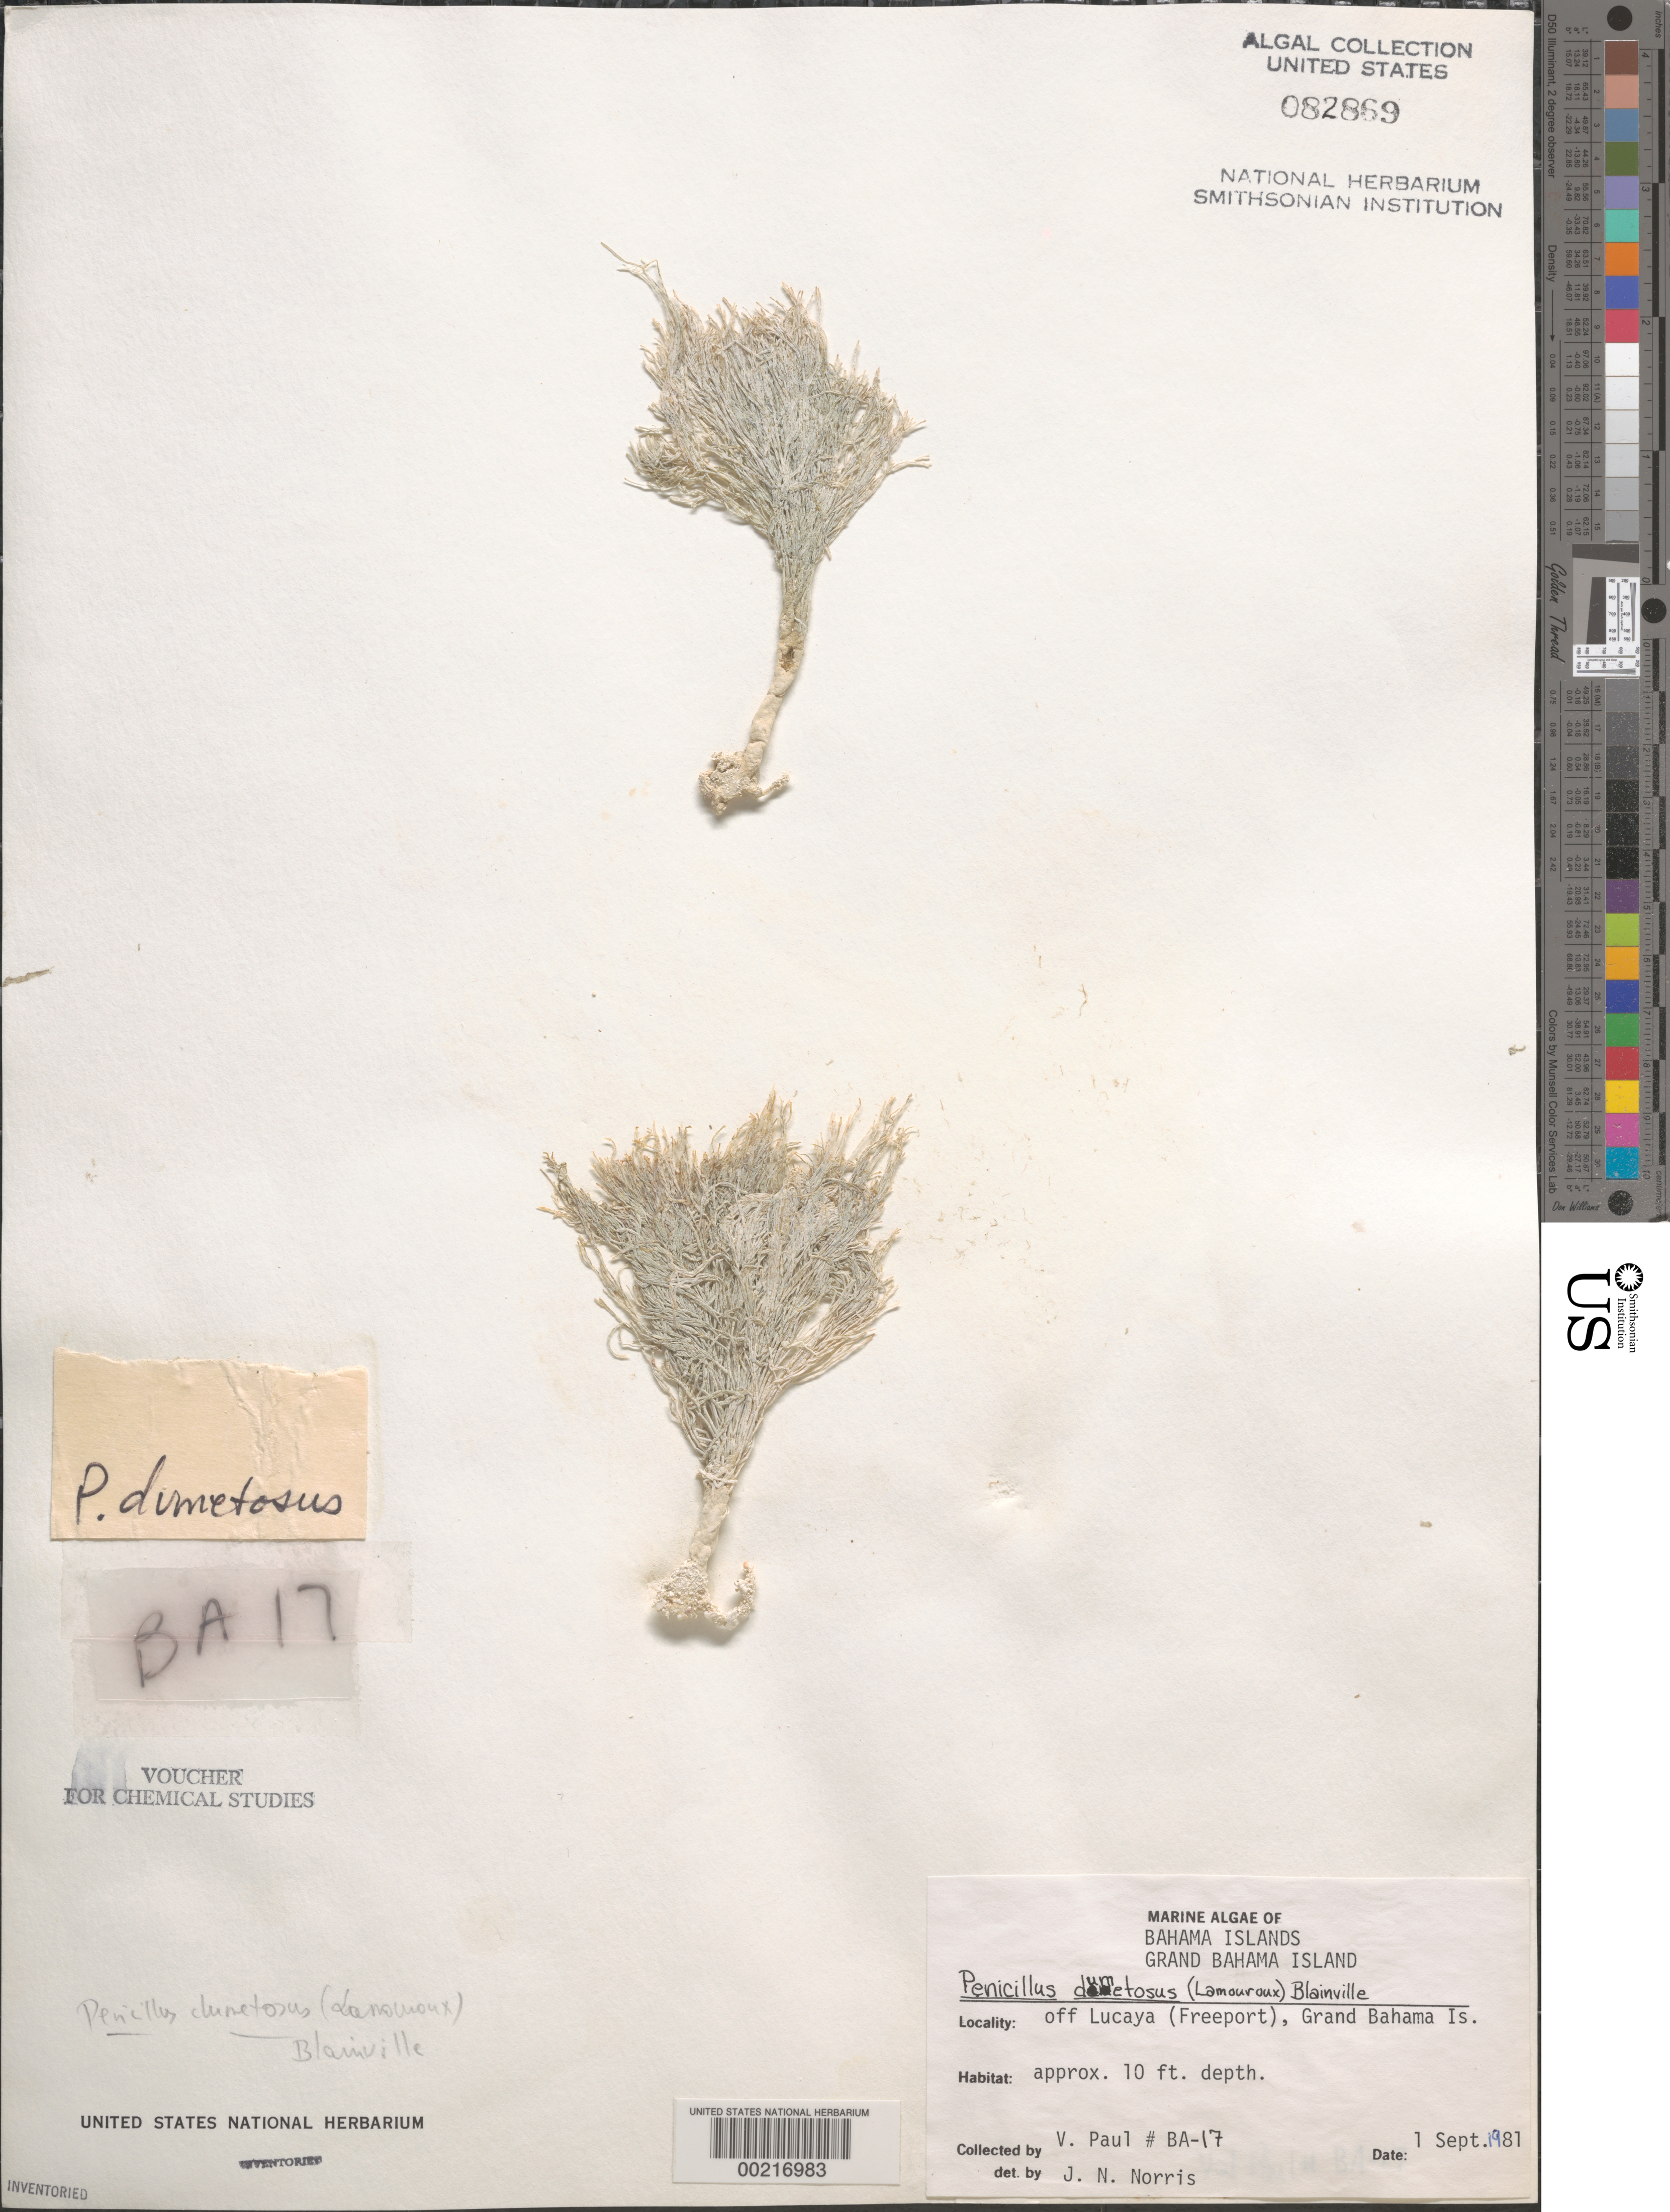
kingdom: Plantae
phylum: Chlorophyta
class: Ulvophyceae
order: Bryopsidales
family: Udoteaceae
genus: Penicillus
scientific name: Penicillus dumetosus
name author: (J.V.Lamouroux) Blainville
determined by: Norris, James N.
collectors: V. Paul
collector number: Ba-17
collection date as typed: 01 Sep 1981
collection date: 1981-09-01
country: Bahamas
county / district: Grand Bahama District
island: Grand Bahama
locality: Off Lucaya (Freeport)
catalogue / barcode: US 82869